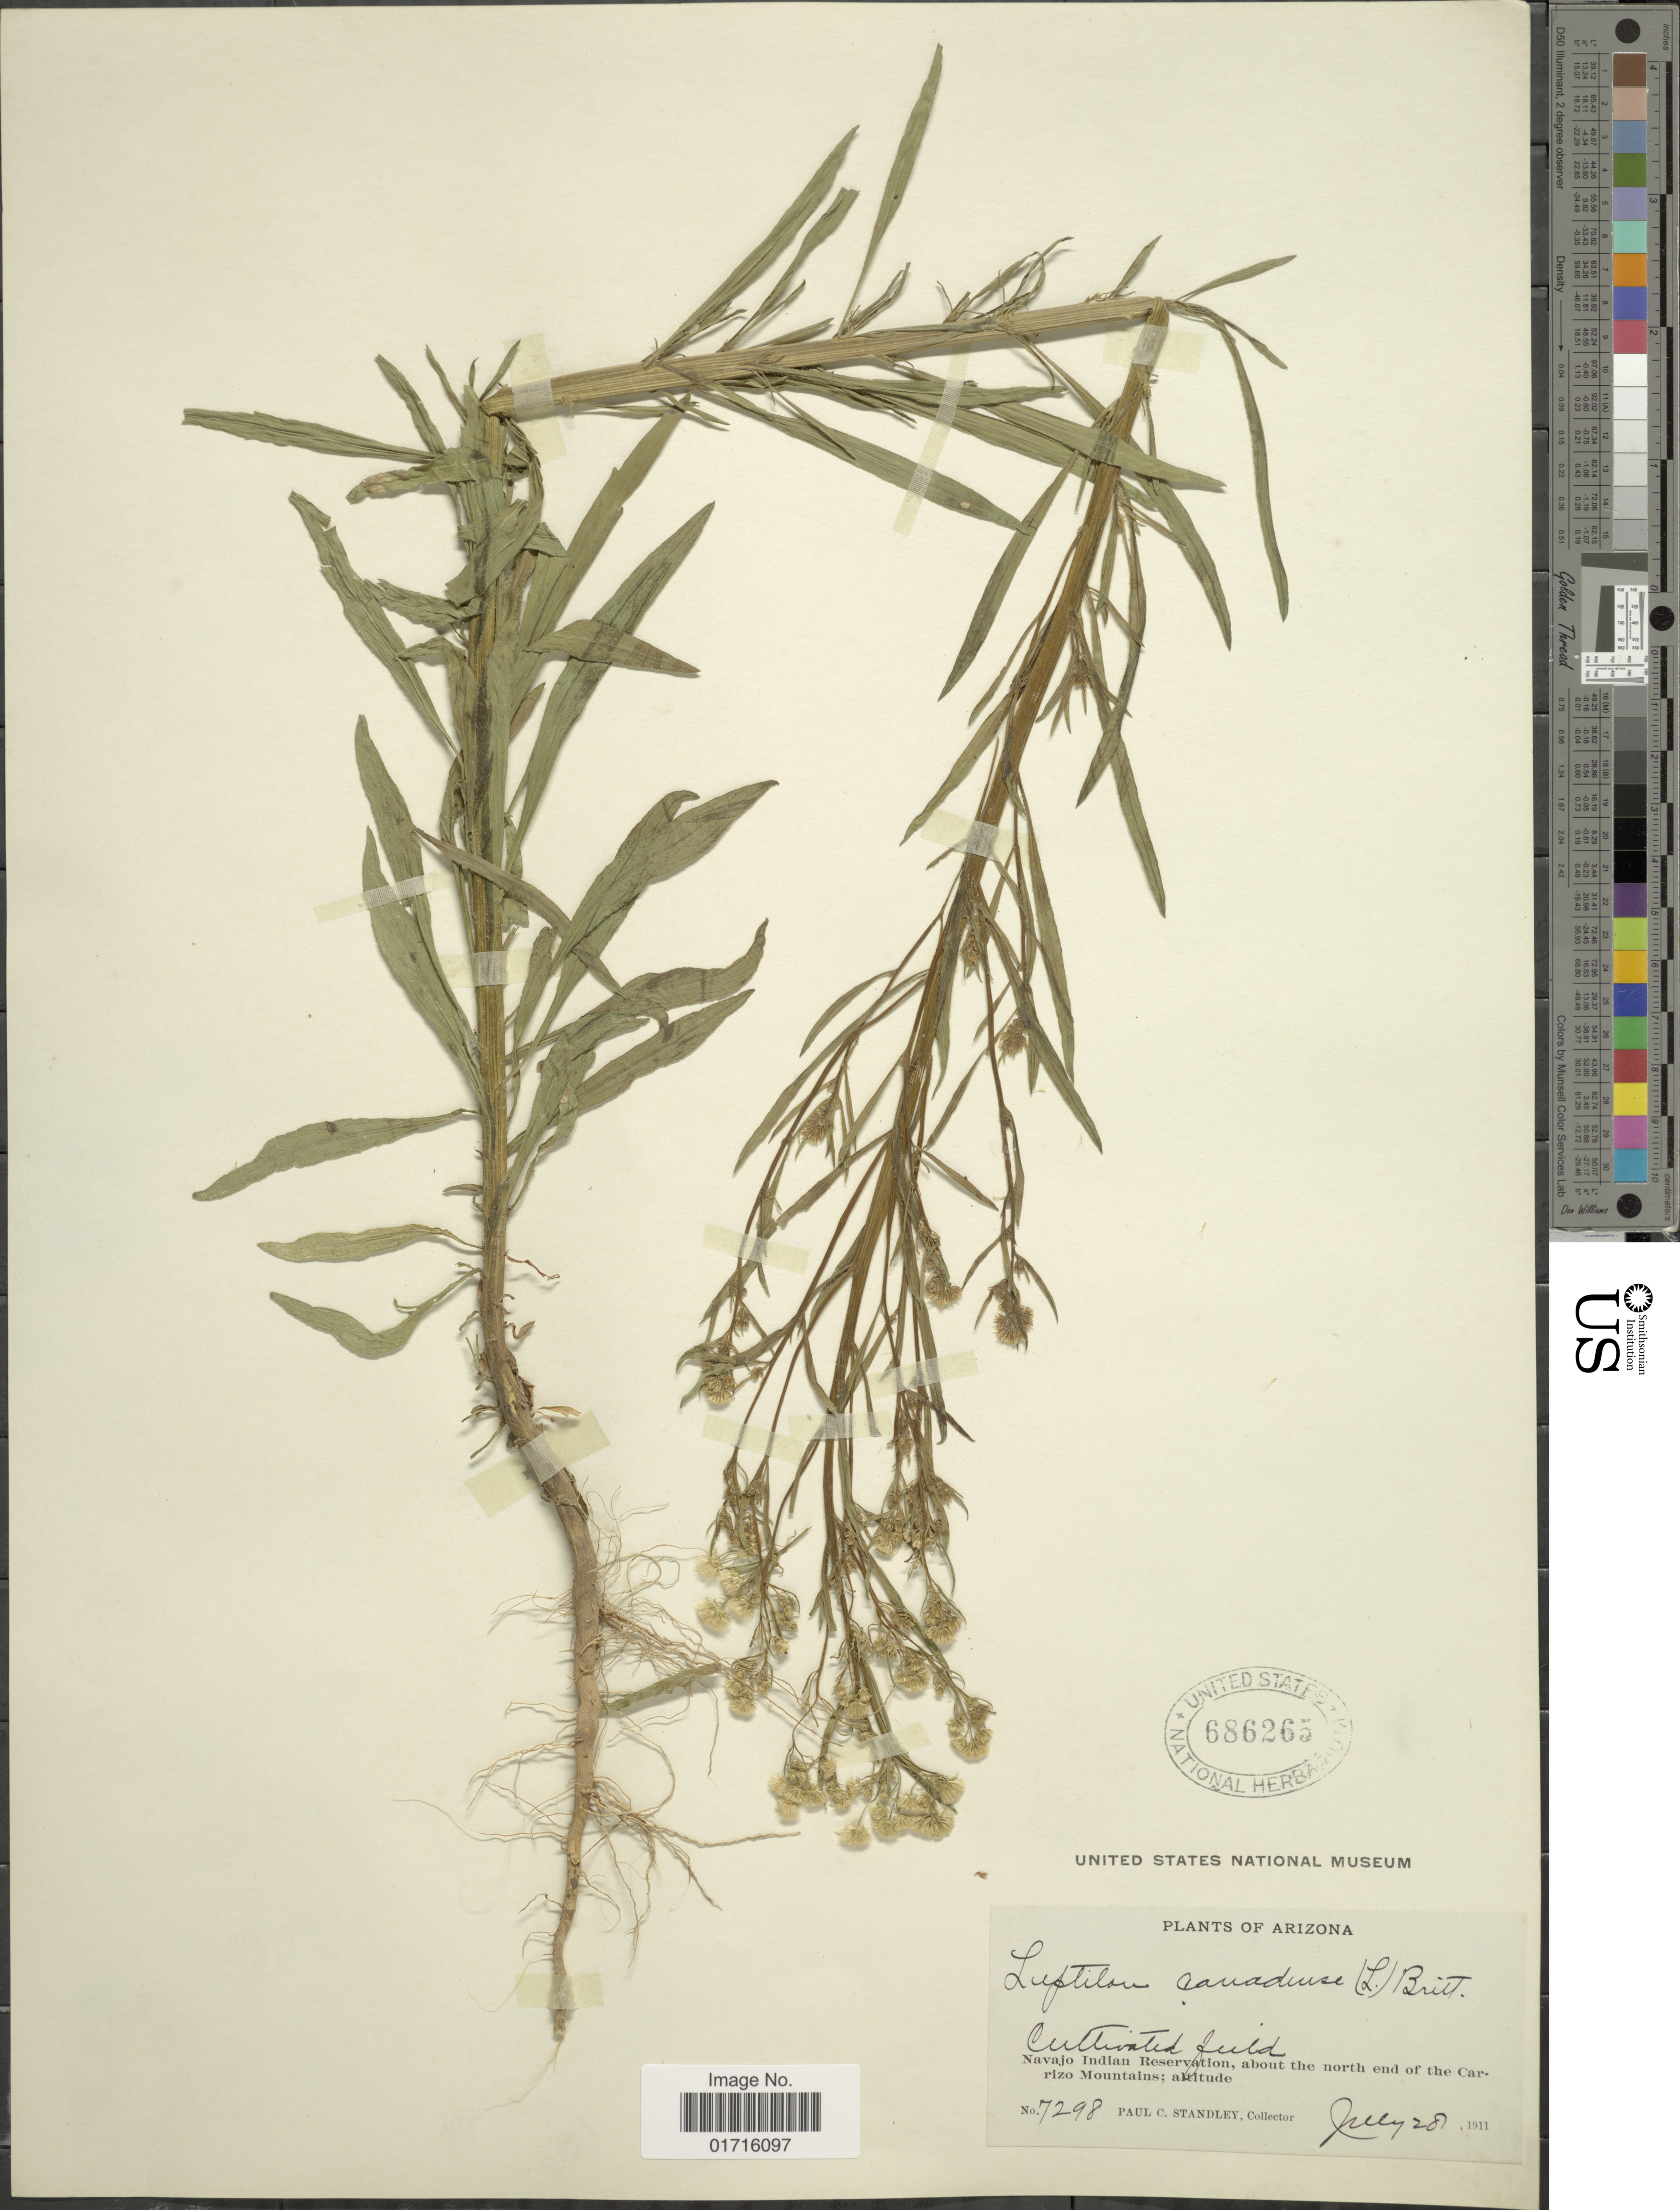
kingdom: Plantae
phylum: Tracheophyta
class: Magnoliopsida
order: Asterales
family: Asteraceae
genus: Conyza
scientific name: Conyza canadensis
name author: (L.) Cronq.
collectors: P. C. Standley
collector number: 7298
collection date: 1911-07-28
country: United States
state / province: Arizona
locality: Navajo Indian Reservation, about the north end of the Carrizo Mountains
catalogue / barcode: US 686265